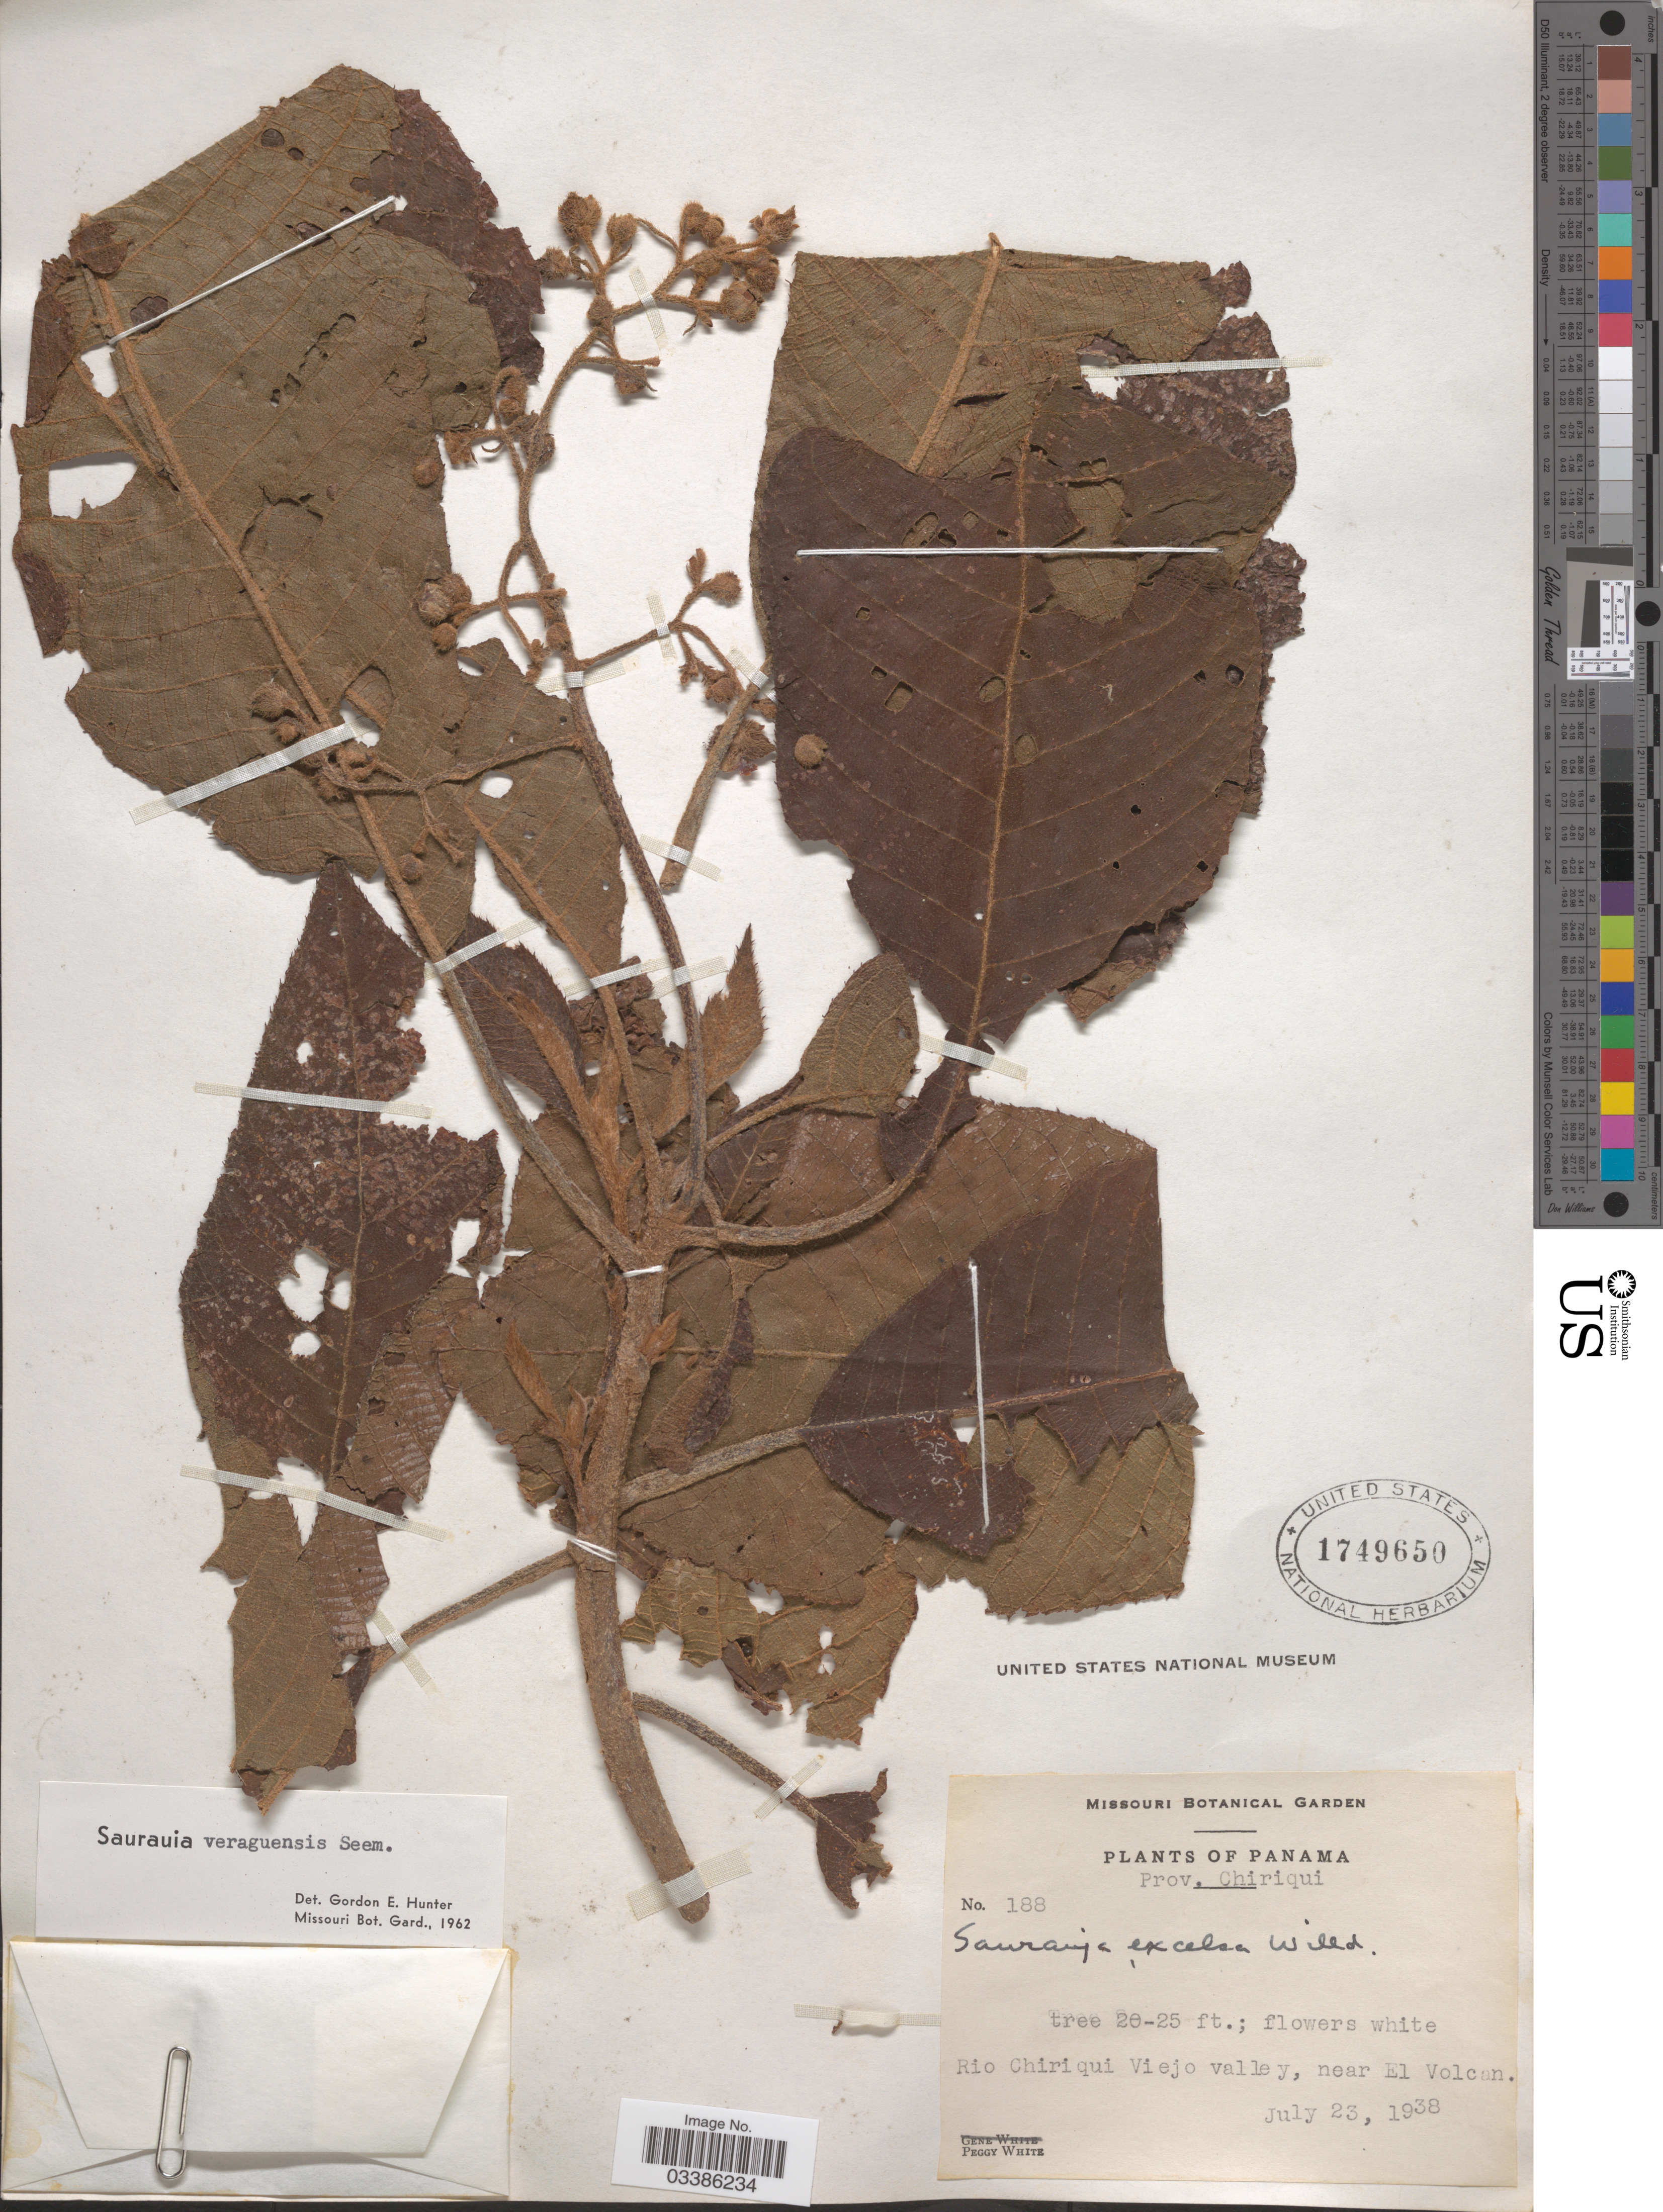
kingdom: Plantae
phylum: Tracheophyta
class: Magnoliopsida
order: Ericales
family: Actinidiaceae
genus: Saurauia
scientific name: Saurauia veraguasensis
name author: Seem.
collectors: P. White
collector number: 188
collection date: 1938-07-23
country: Panama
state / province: Chiriqui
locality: Rio Chiriqui Viejo valley, near El Volcan.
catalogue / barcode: US 1749650